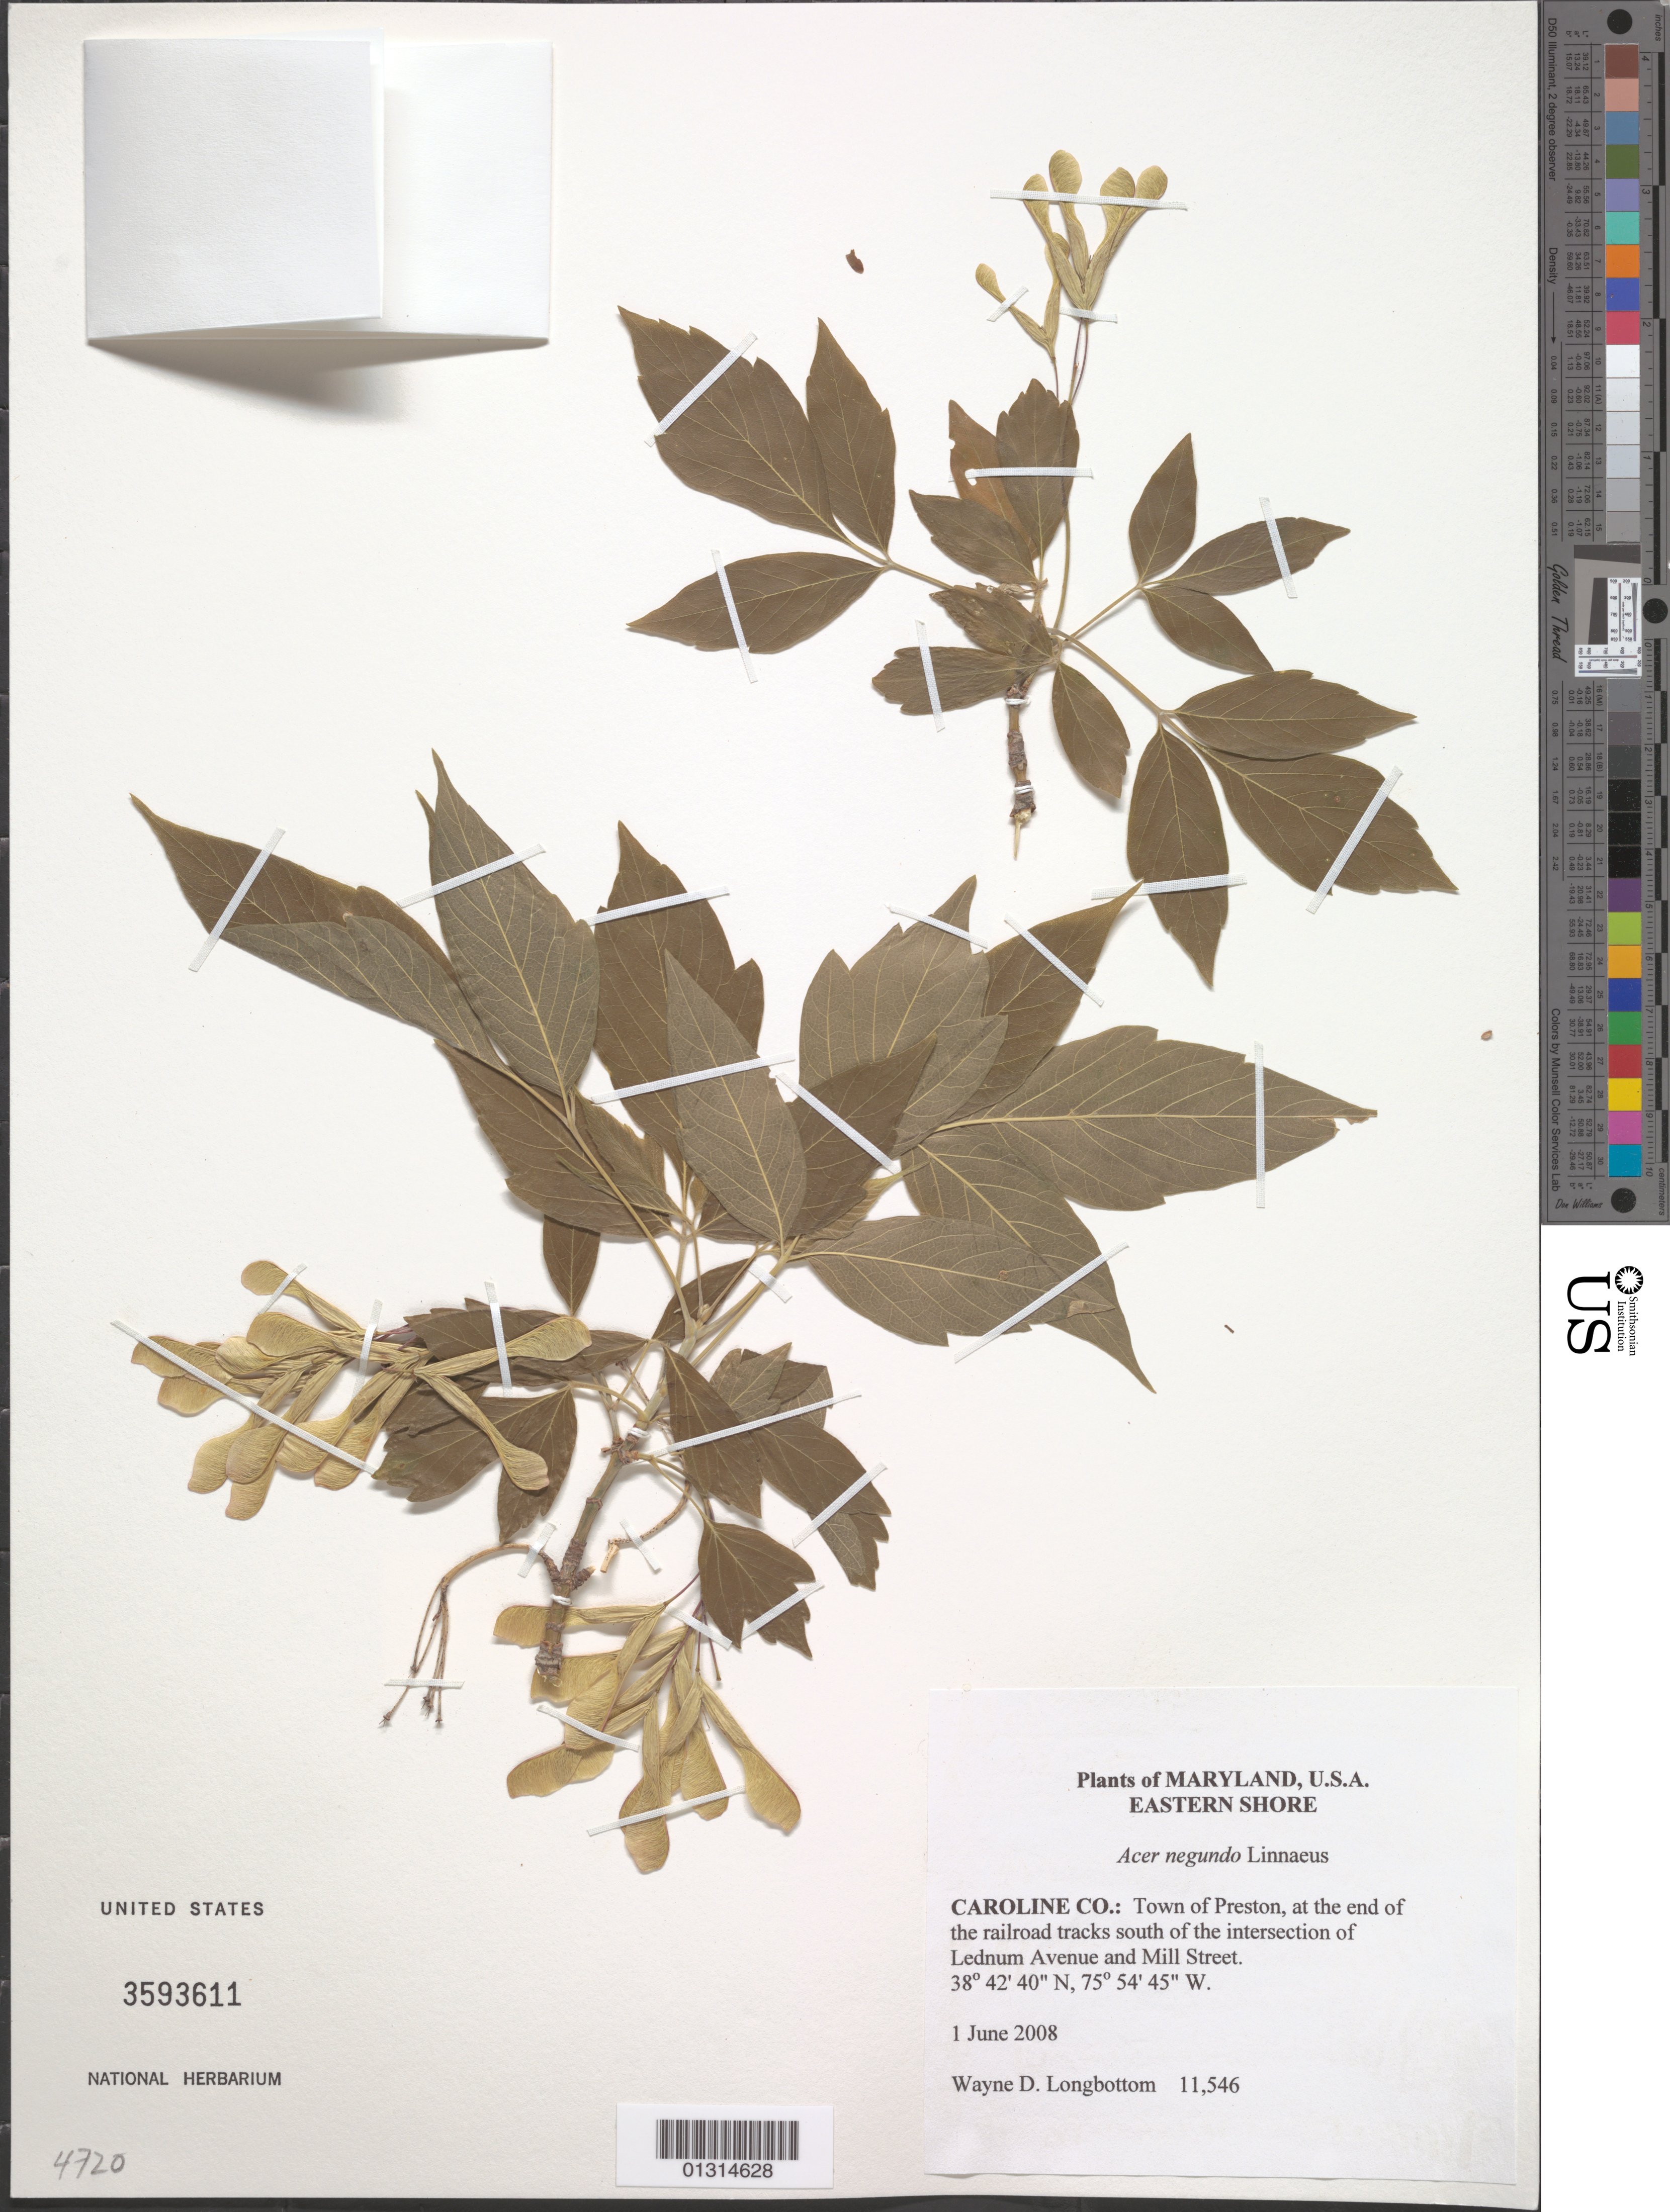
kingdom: Plantae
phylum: Tracheophyta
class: Magnoliopsida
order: Sapindales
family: Sapindaceae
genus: Acer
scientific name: Acer negundo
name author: L.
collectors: W. D. Longbottom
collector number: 11546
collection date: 2008-06-01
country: United States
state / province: Maryland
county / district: Caroline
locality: Caroline County, Town of Preston, at end of railroad tracks S of the intersection of Lednum Avenue and Mill Street.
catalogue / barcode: US 3593611